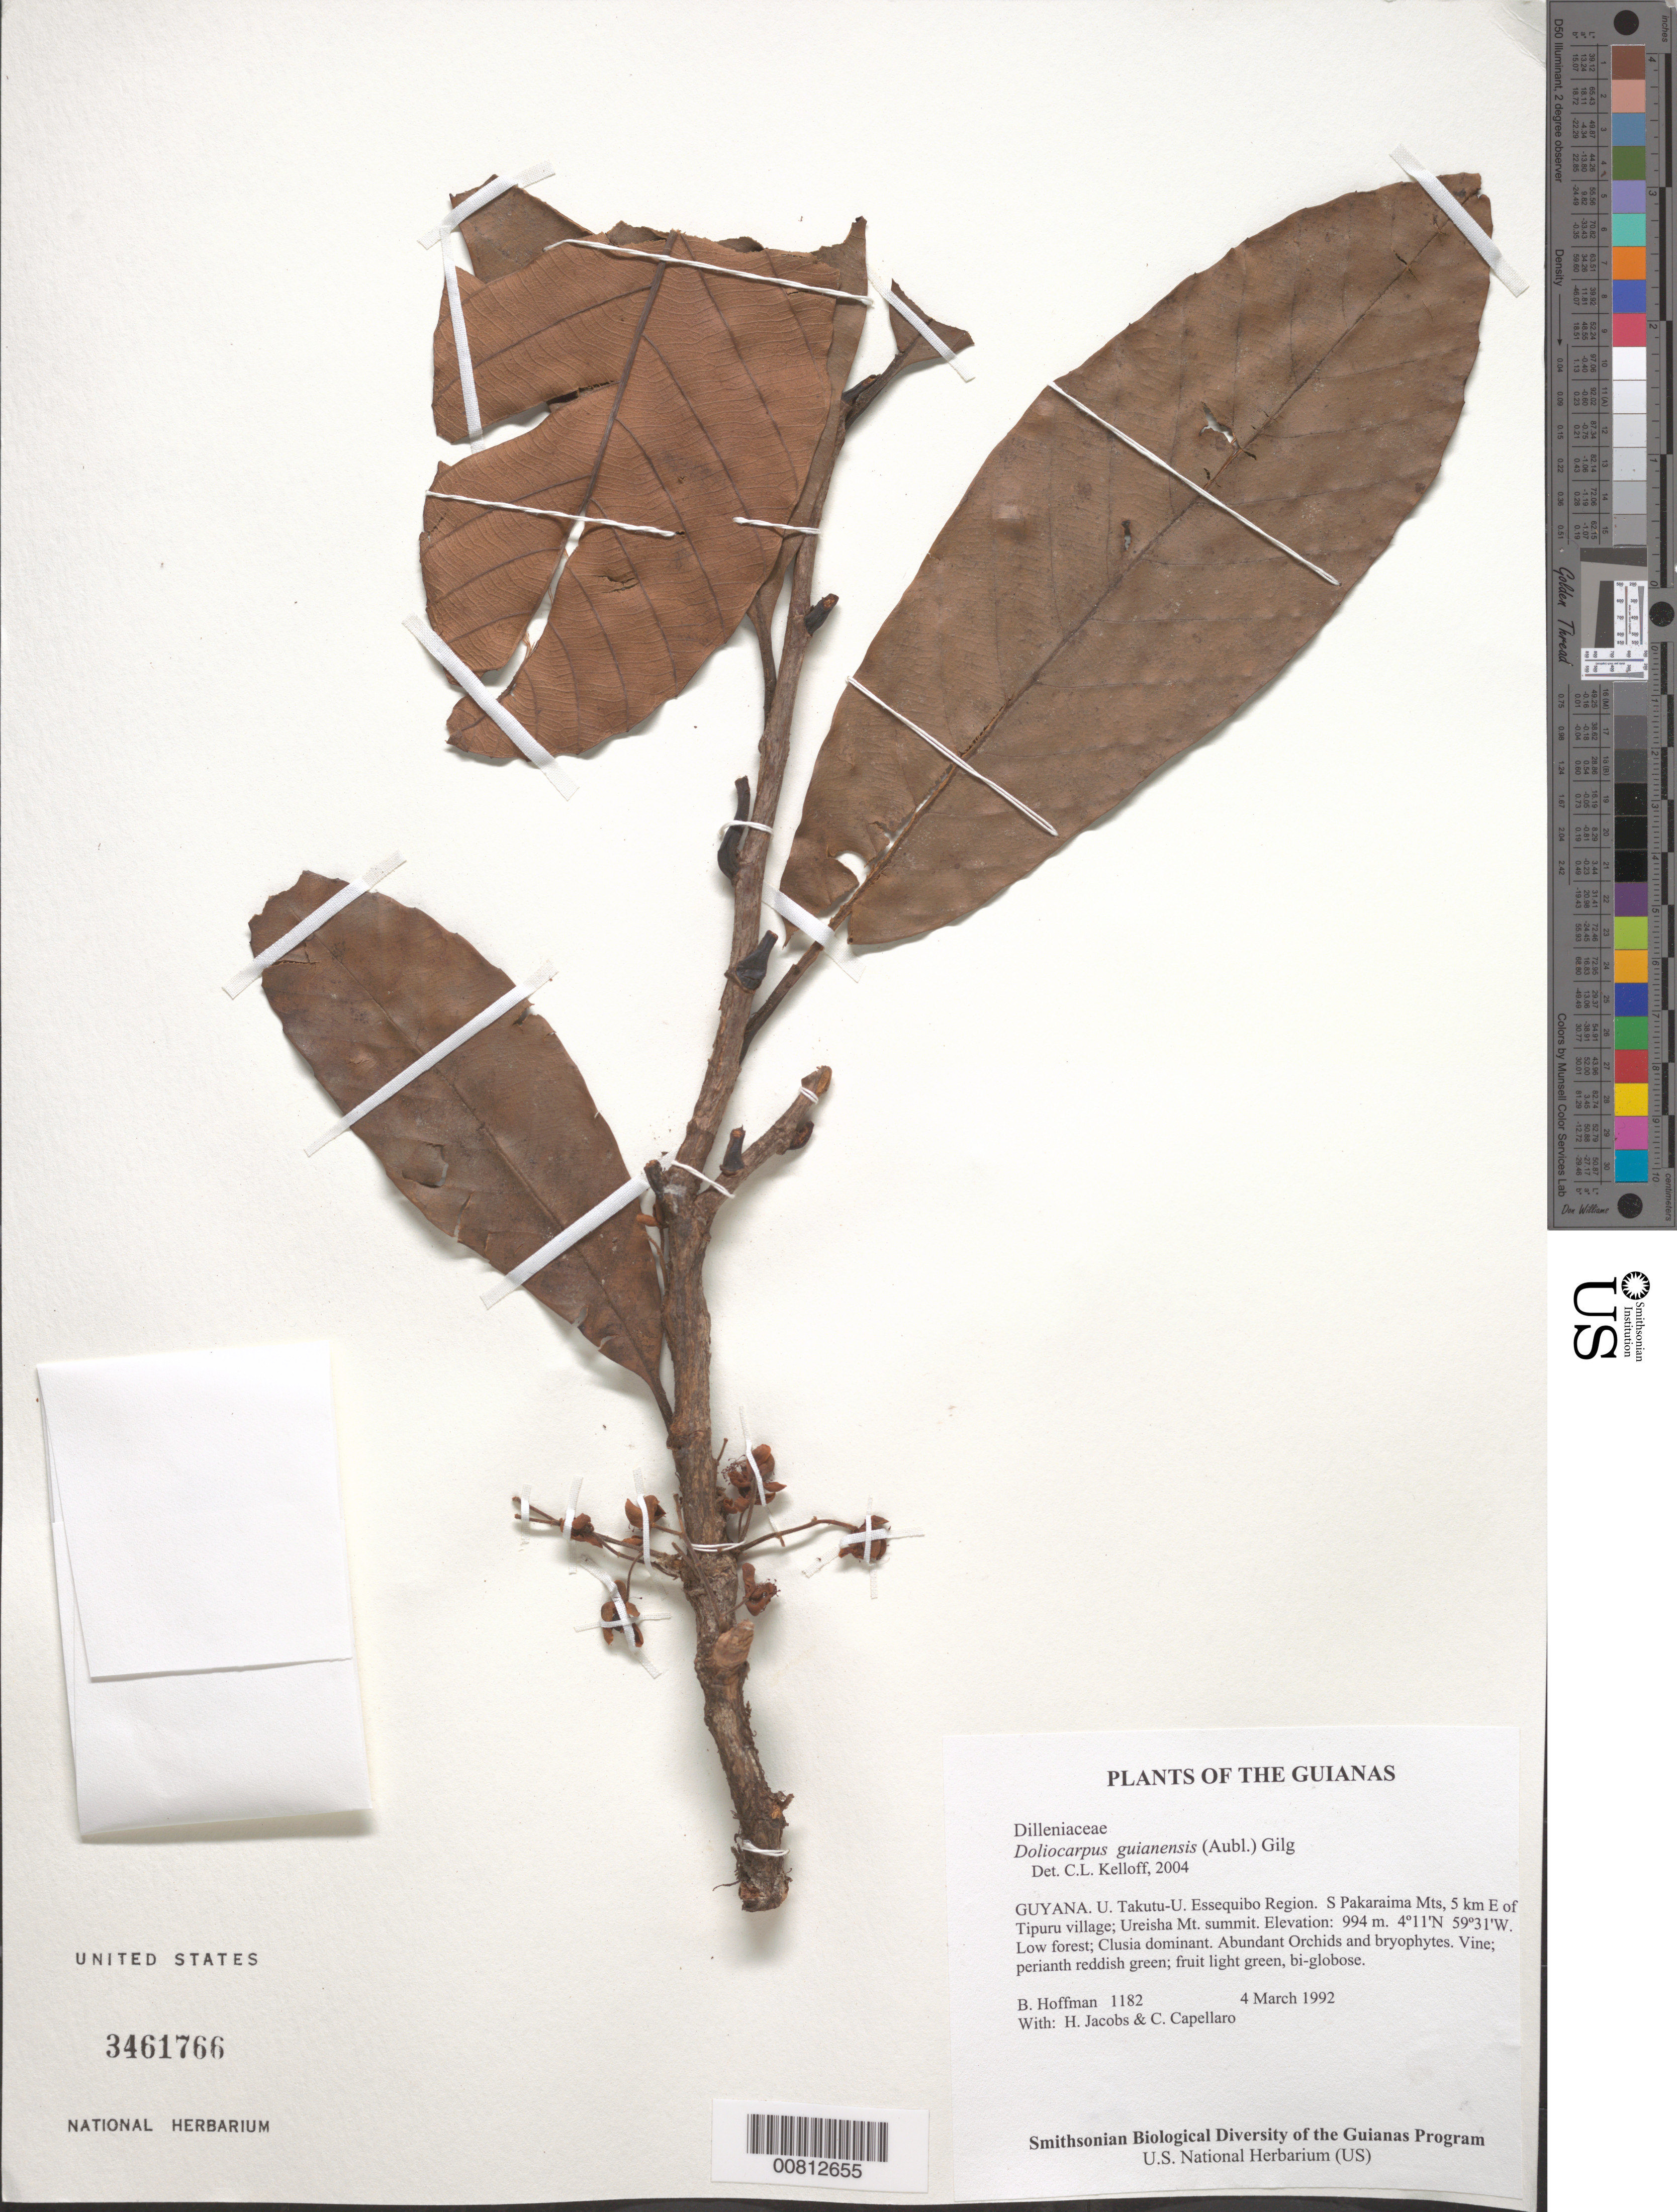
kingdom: Plantae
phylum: Tracheophyta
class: Magnoliopsida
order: Dilleniales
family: Dilleniaceae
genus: Doliocarpus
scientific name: Doliocarpus guianensis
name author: (Aubl.) Gilg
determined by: Kelloff, Carol L., (US), Smithsonian Institution - National Museum of Natural History (UNITED STATES)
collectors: B. Hoffman, H. Jacobs & C. Capellaro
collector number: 1182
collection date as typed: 4 March 1992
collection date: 1992-03-04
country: Guyana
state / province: U. Takutu-U. Essequibo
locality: S Pakaraima Mts, 5 km E of Tipuru village; Ureisha Mt. summit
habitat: Low forest; Clusia dominant. Abundant Orchids and bryophytes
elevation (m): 994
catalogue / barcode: US 3461766